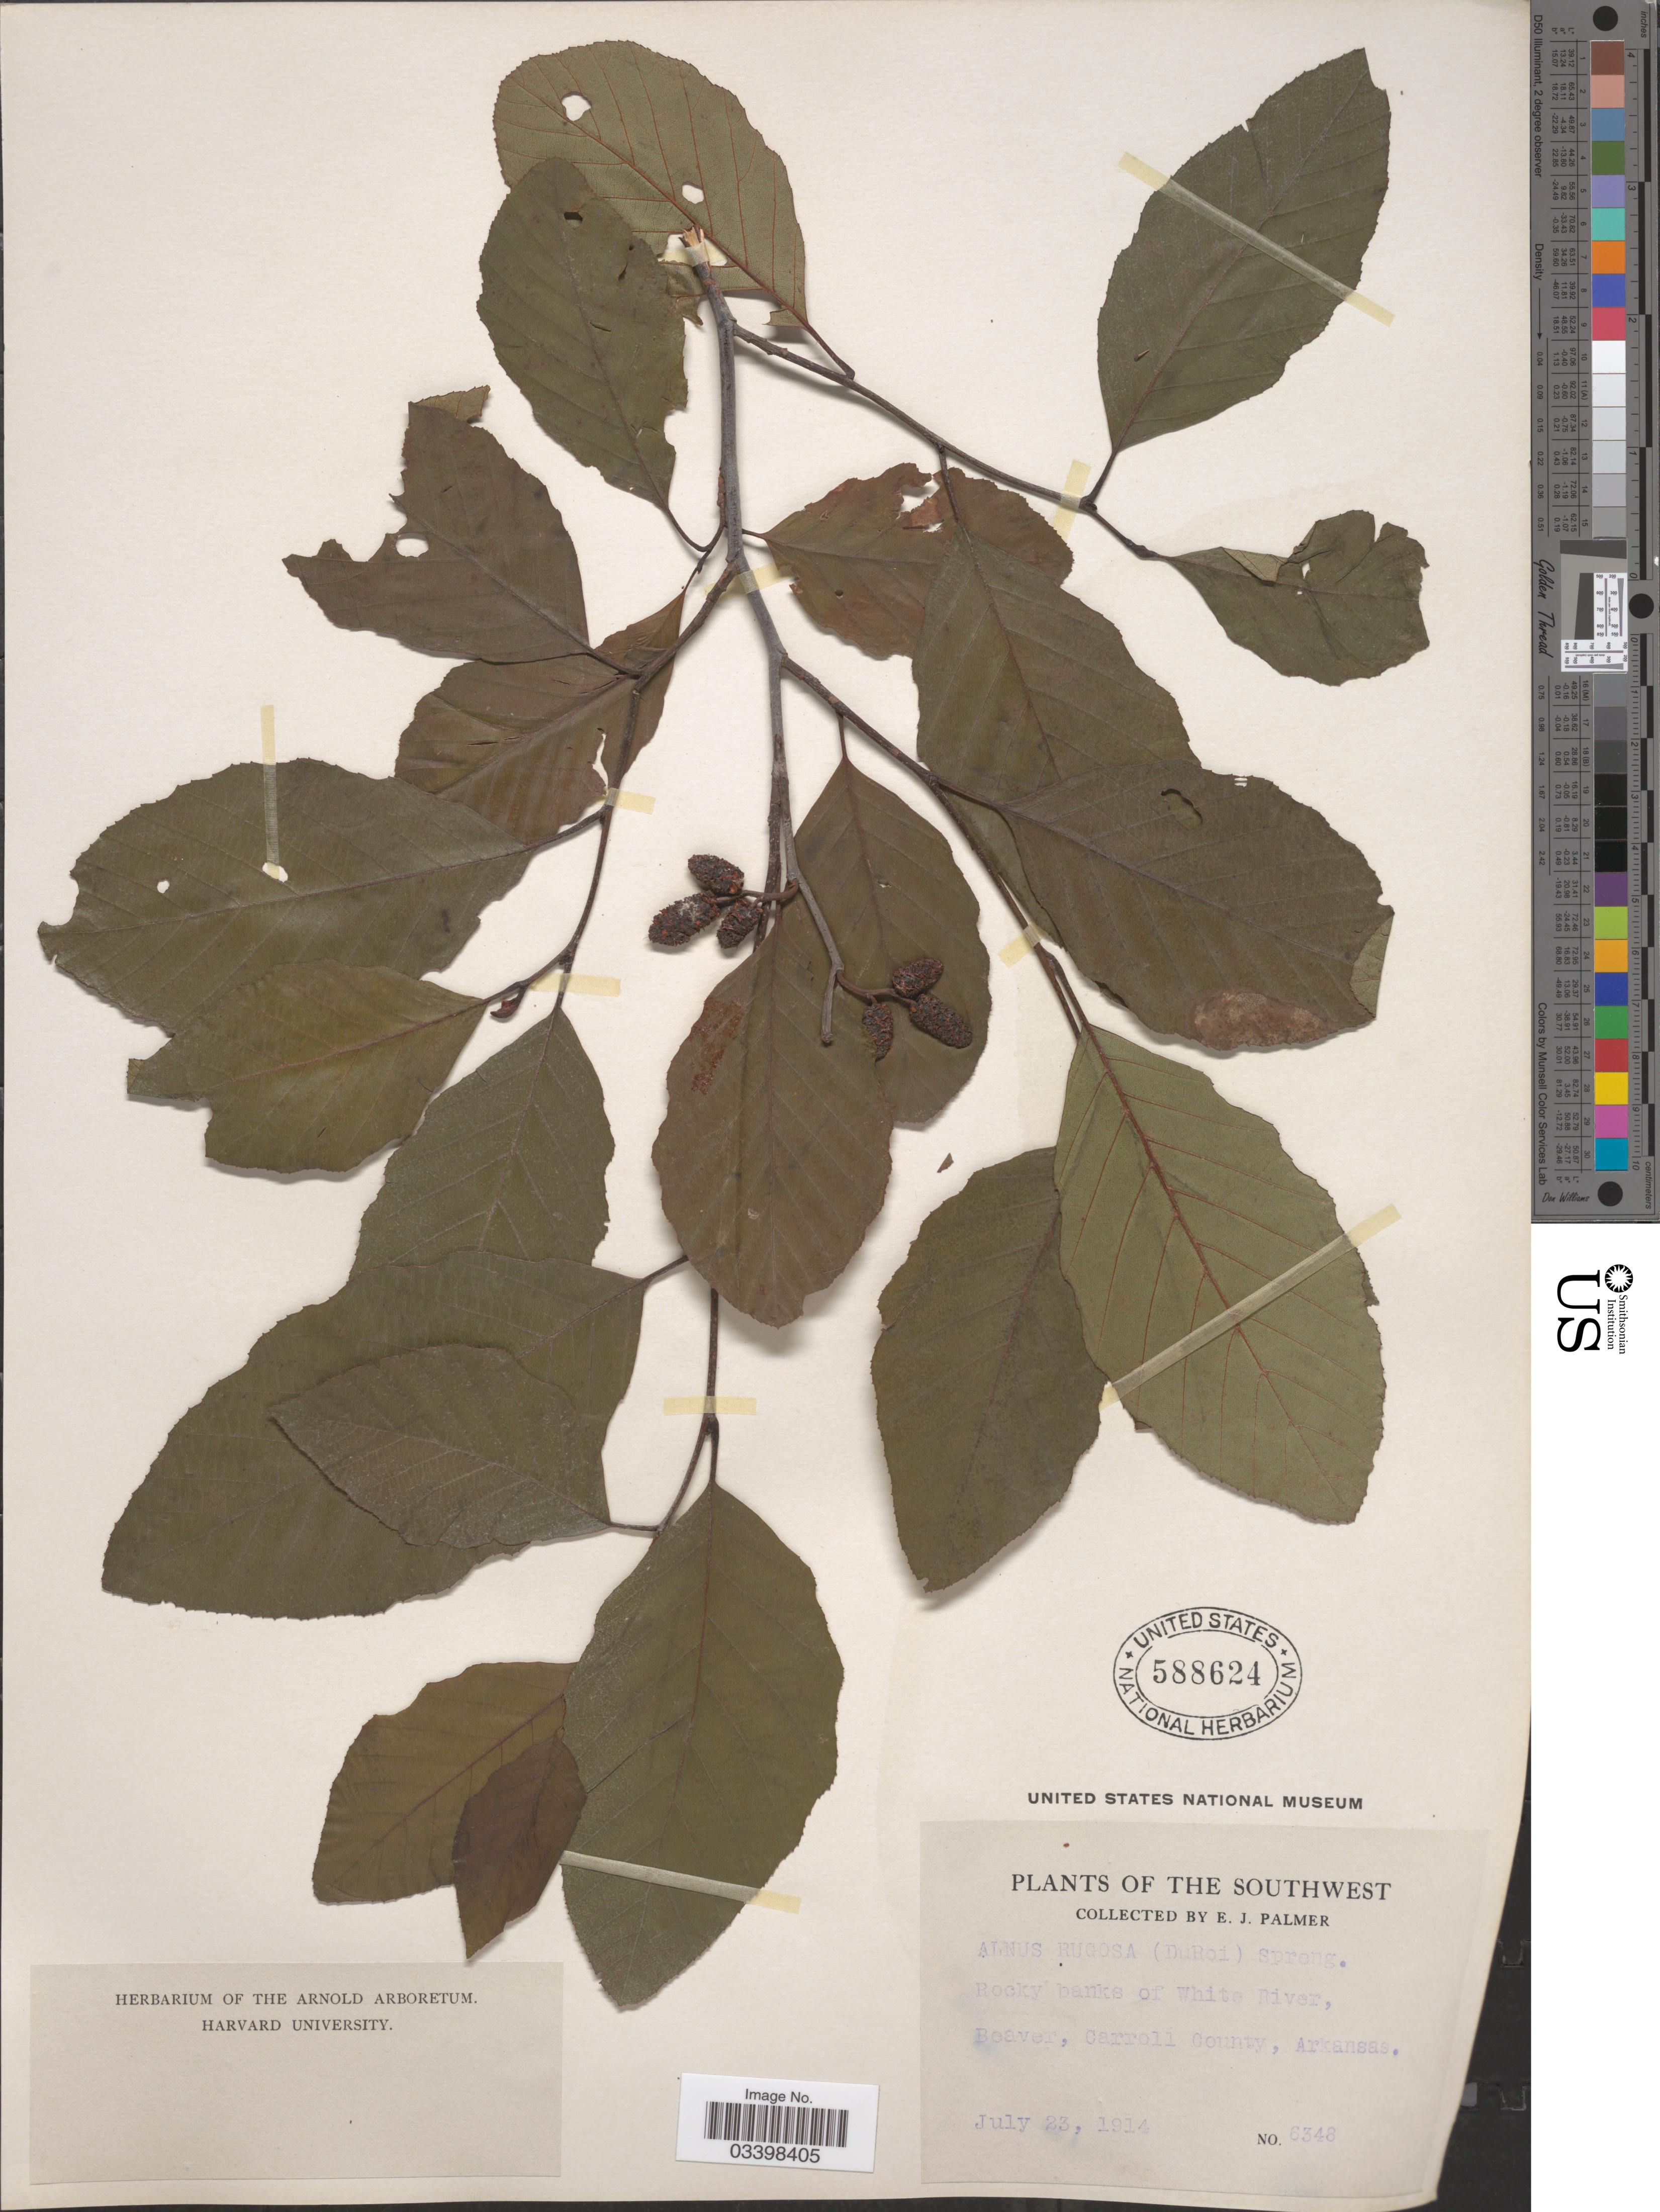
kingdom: Plantae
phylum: Tracheophyta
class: Magnoliopsida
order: Fagales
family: Betulaceae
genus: Alnus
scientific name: Alnus serrulata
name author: (Aiton) Willd.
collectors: E. J. Palmer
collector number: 6348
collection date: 1914-07-23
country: United States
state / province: Arkansas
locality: The Southwest. Rocky banks of White River, Beaver, Carroll County.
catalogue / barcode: US 588624